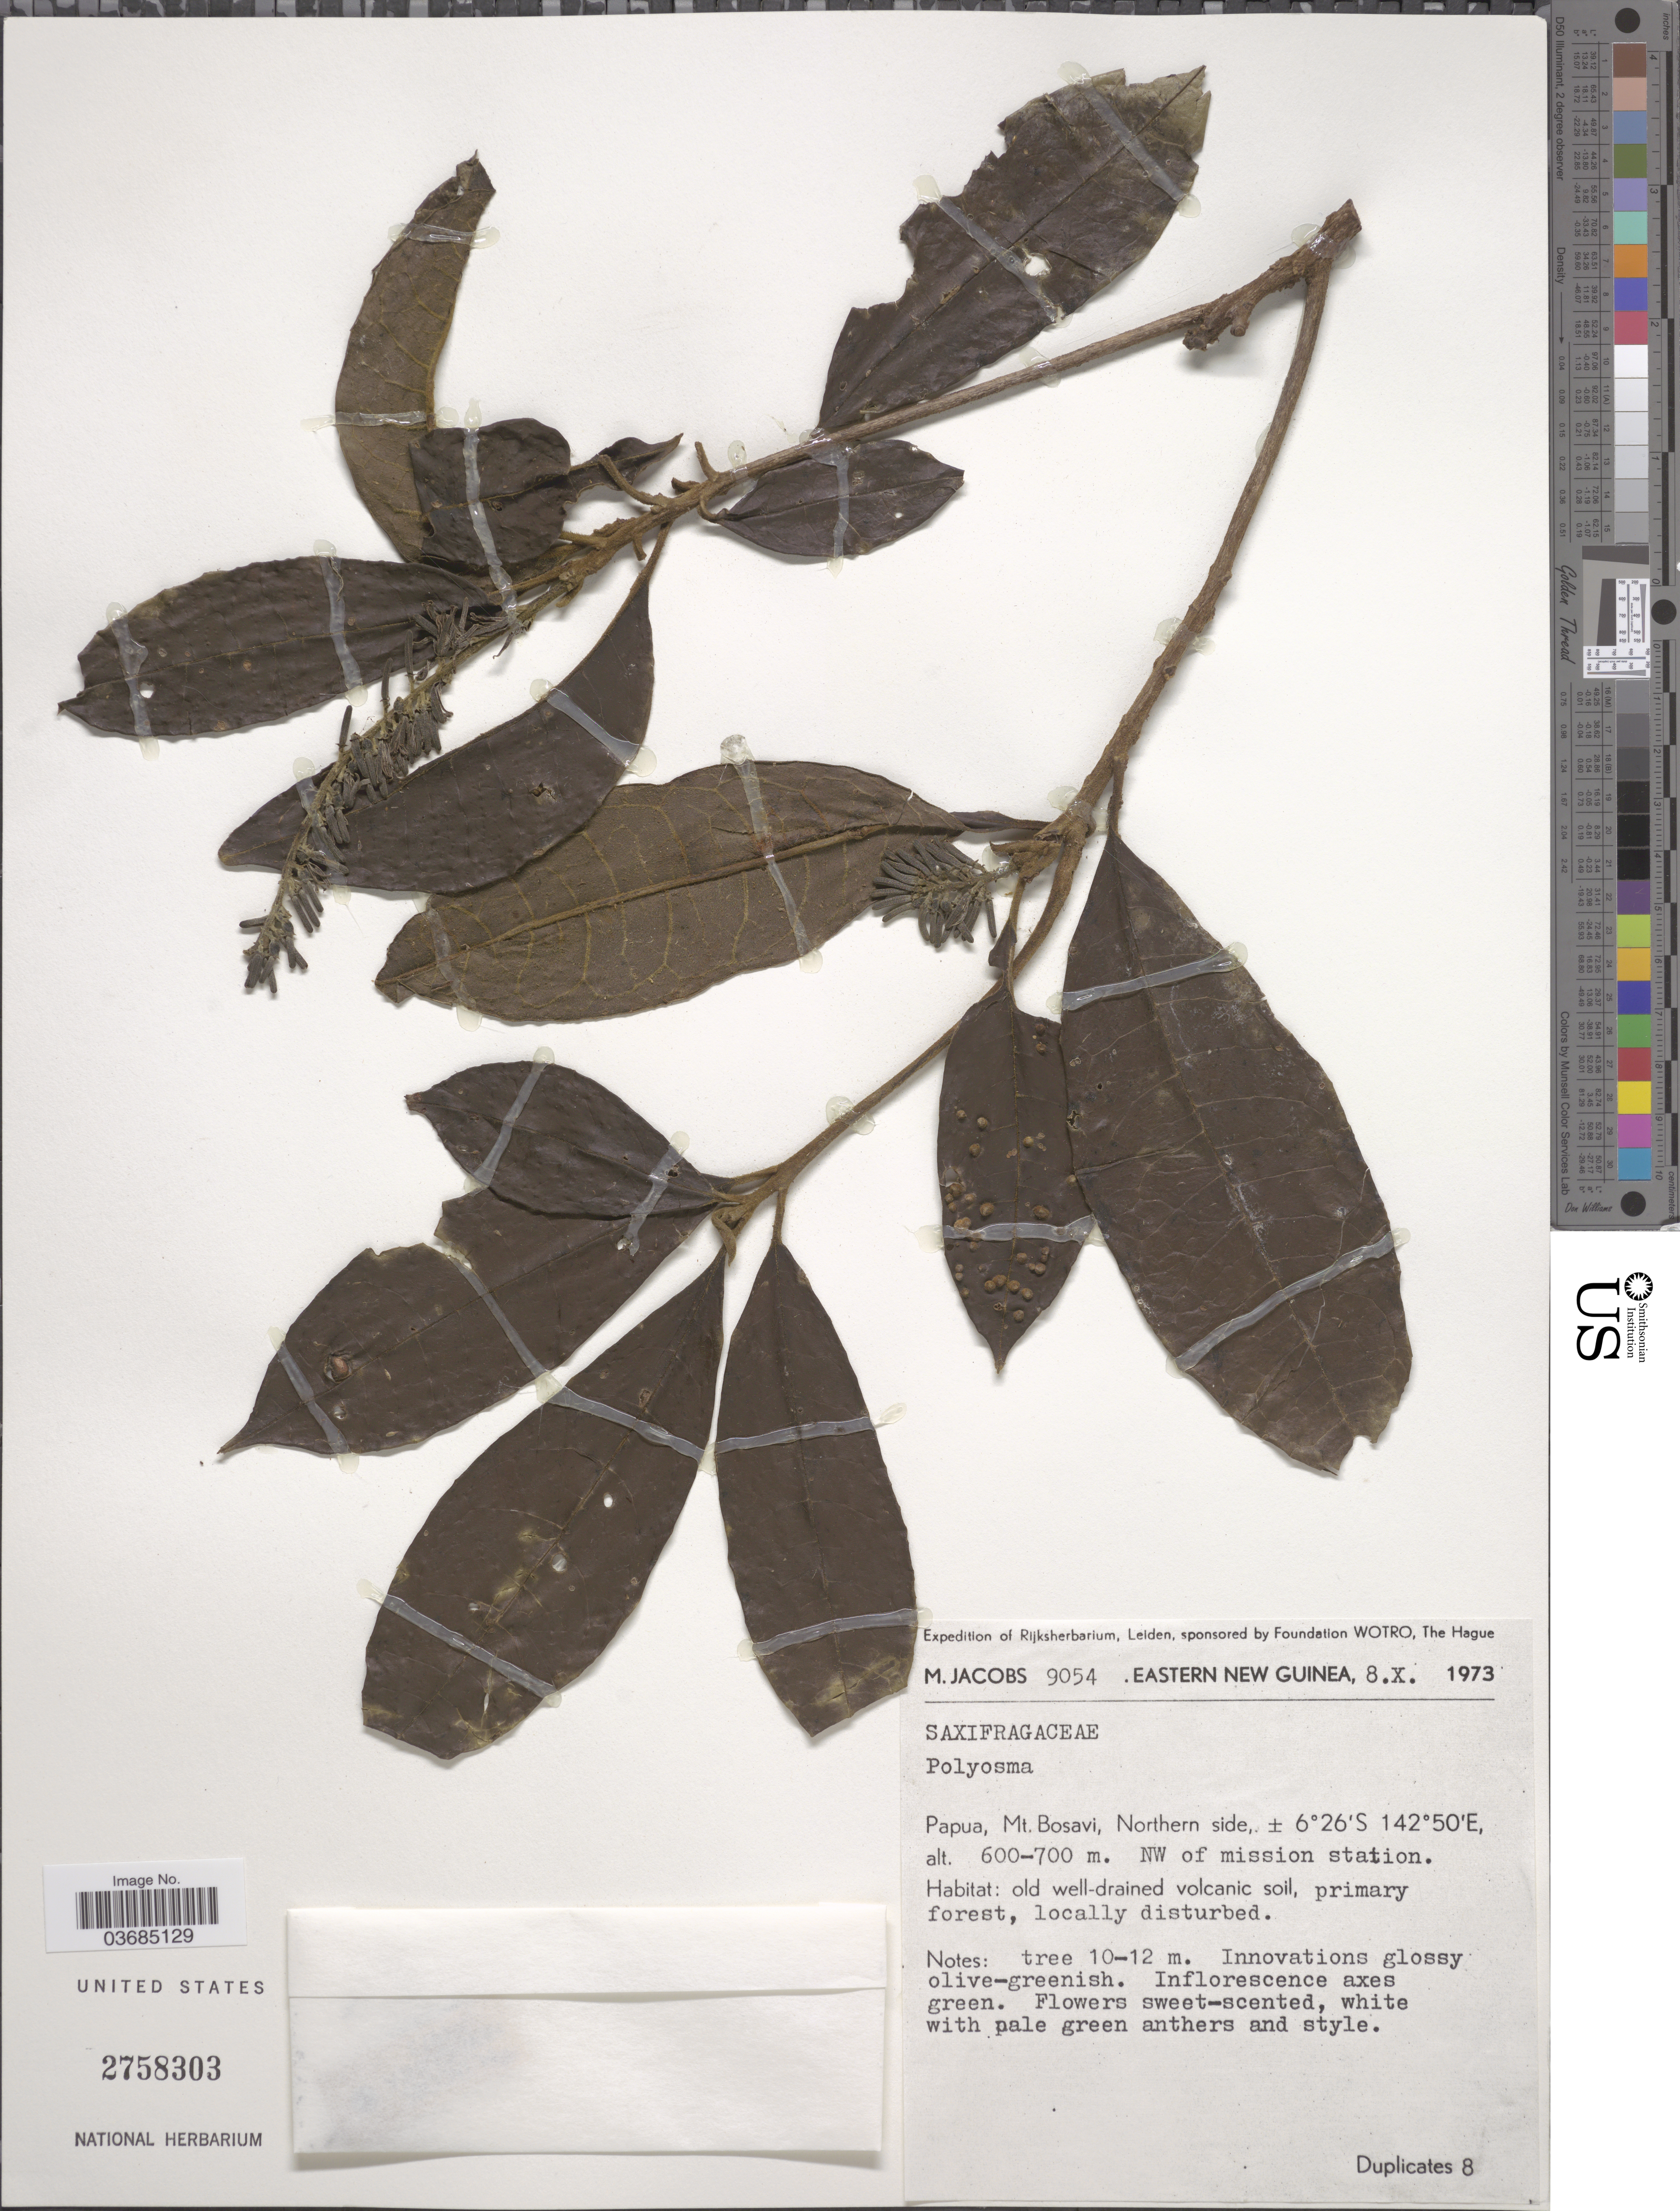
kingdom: Plantae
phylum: Tracheophyta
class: Magnoliopsida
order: Escalloniales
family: Escalloniaceae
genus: Polyosma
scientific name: Polyosma sp.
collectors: M. Jacobs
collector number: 9054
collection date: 1973-10-08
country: Papua New Guinea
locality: Eastern New Guinea. Papua, Mt. Bosavi, Northern side, NW of mission station. Old well-drained volcanic soil, primary forest, locally disturbed.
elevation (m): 600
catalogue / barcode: US 2758303